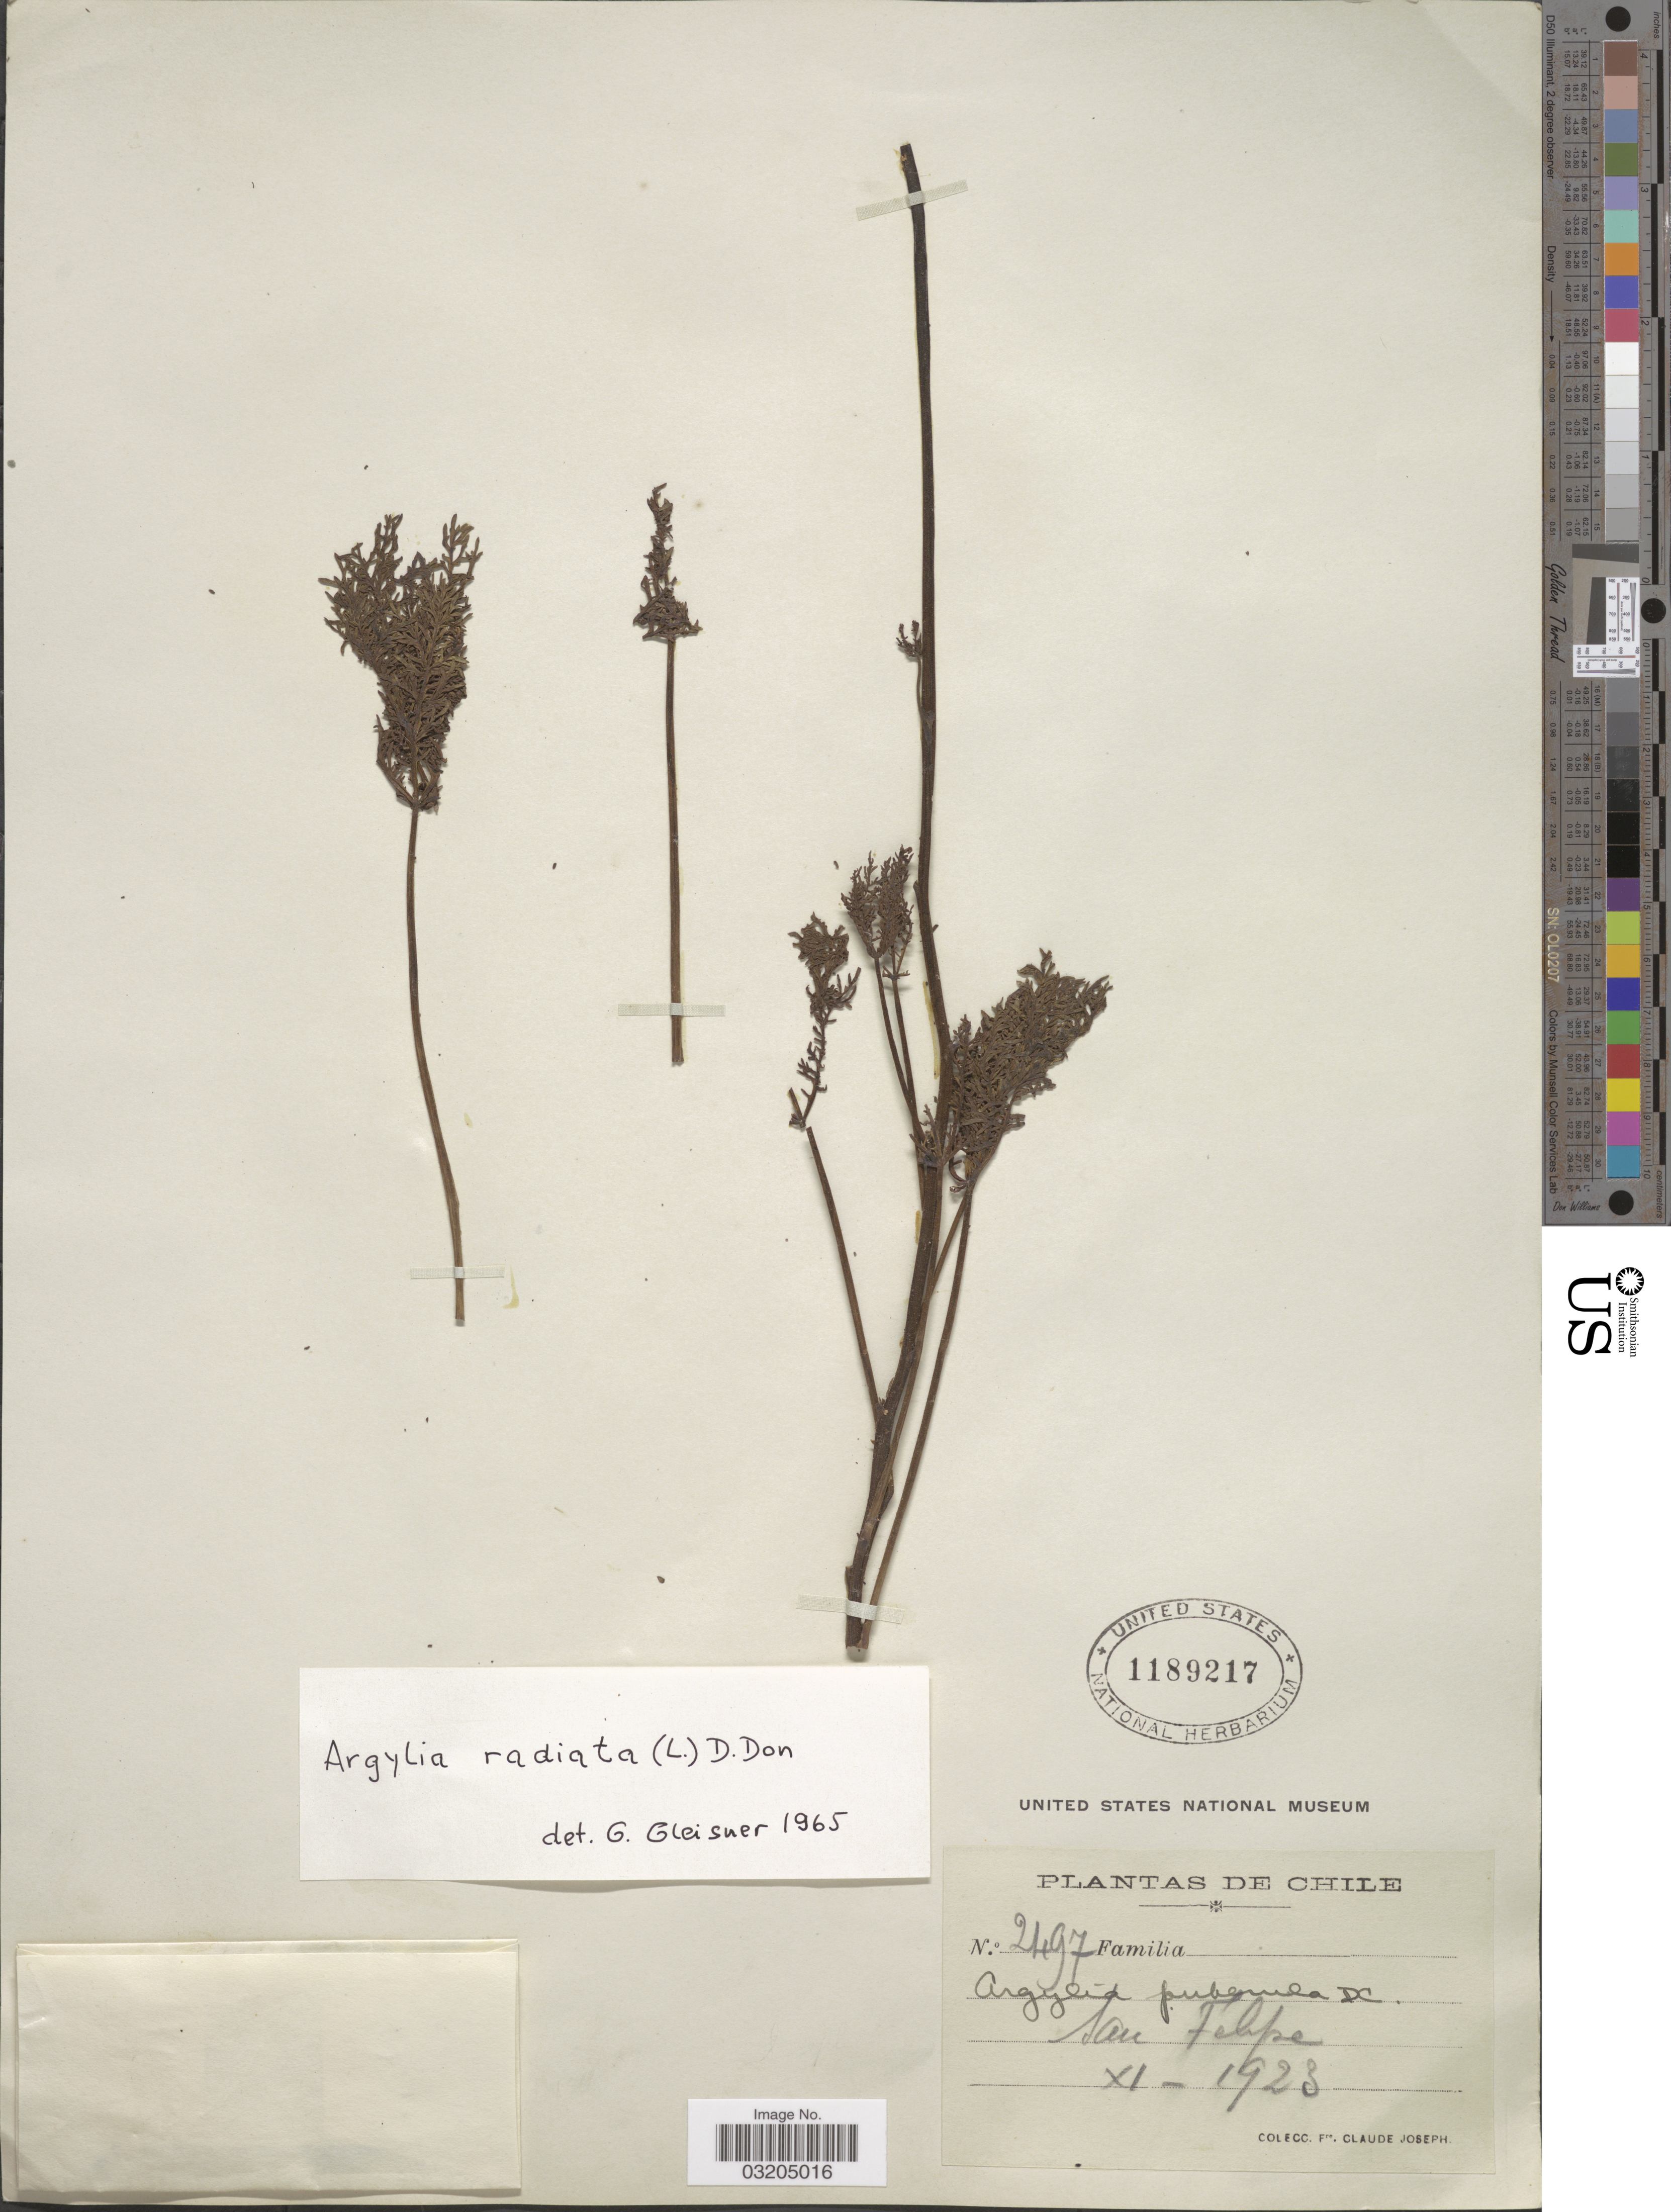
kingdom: Plantae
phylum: Tracheophyta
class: Magnoliopsida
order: Lamiales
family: Bignoniaceae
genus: Argylia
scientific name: Argylia radiata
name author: (L.) D. Don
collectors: Bro. Claude-Joseph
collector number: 2497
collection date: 1923-11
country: Chile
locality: San Felipe.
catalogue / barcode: US 1189217